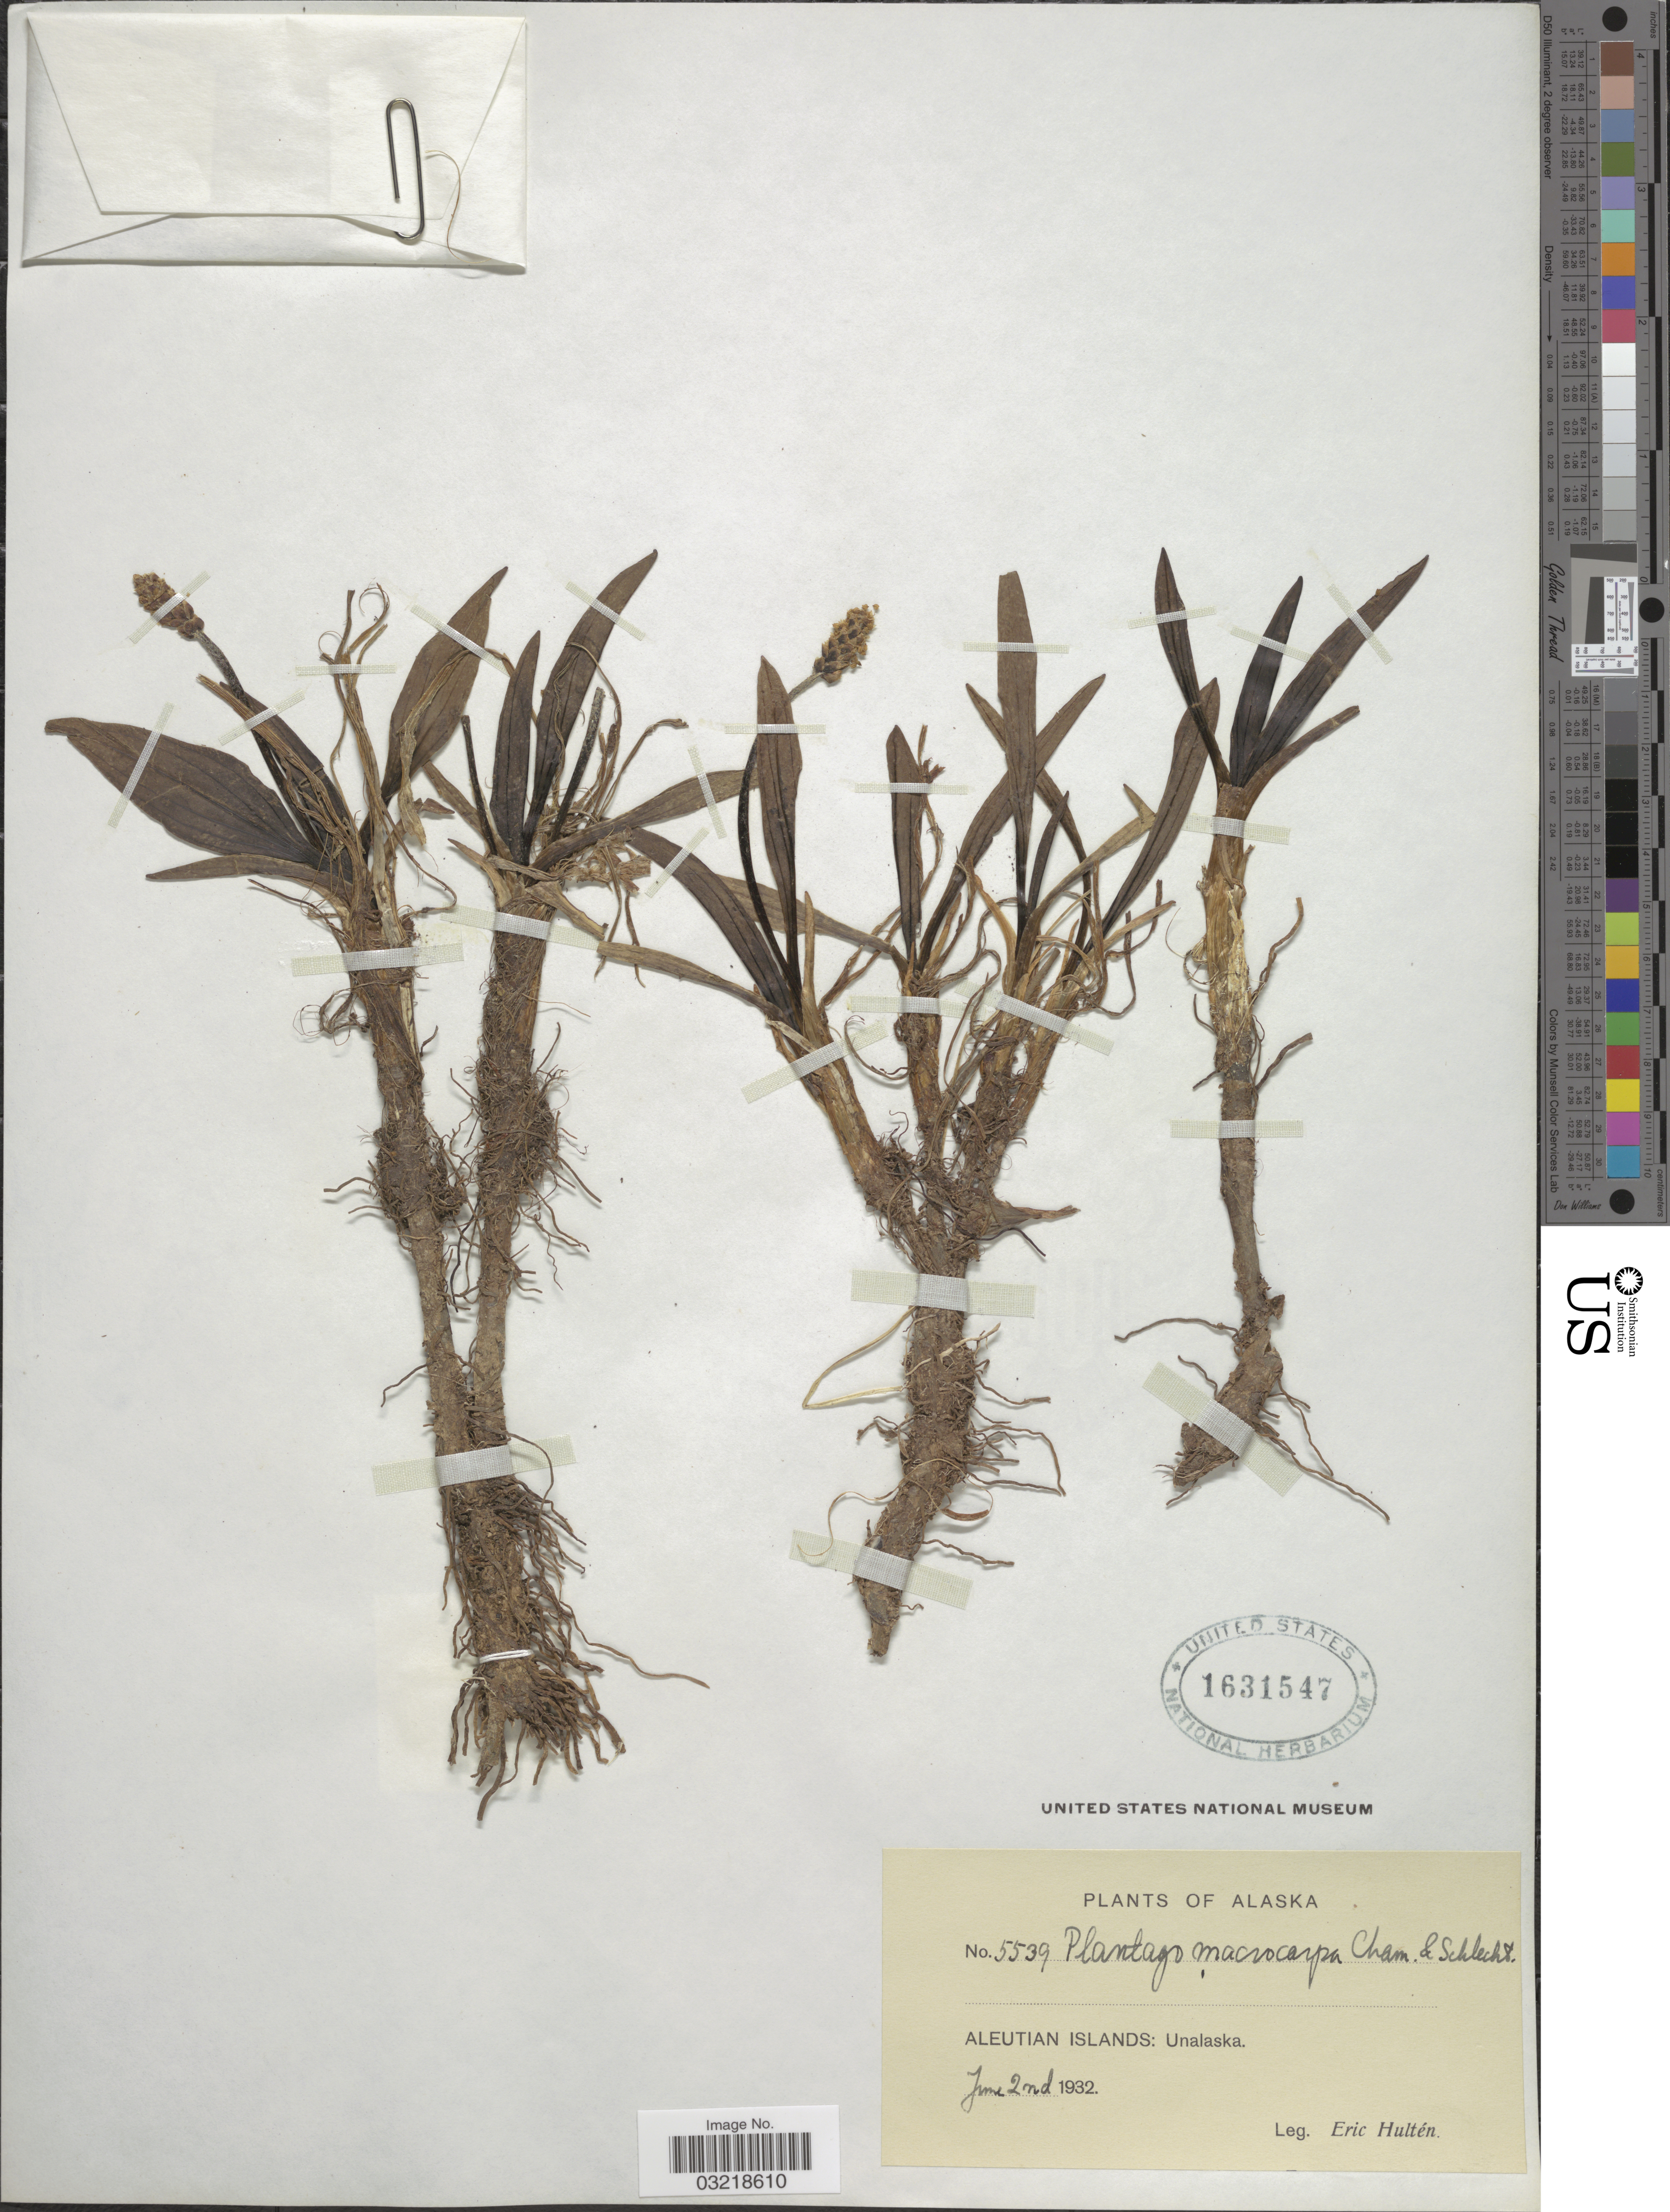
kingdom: Plantae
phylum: Tracheophyta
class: Magnoliopsida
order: Lamiales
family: Plantaginaceae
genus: Plantago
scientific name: Plantago macrocarpa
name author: Cham. & Schltdl.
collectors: E. G. Hultén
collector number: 5539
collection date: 1932-06-02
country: United States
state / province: Alaska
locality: Aleutian Islands: Unalaska.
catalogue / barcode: US 1631547